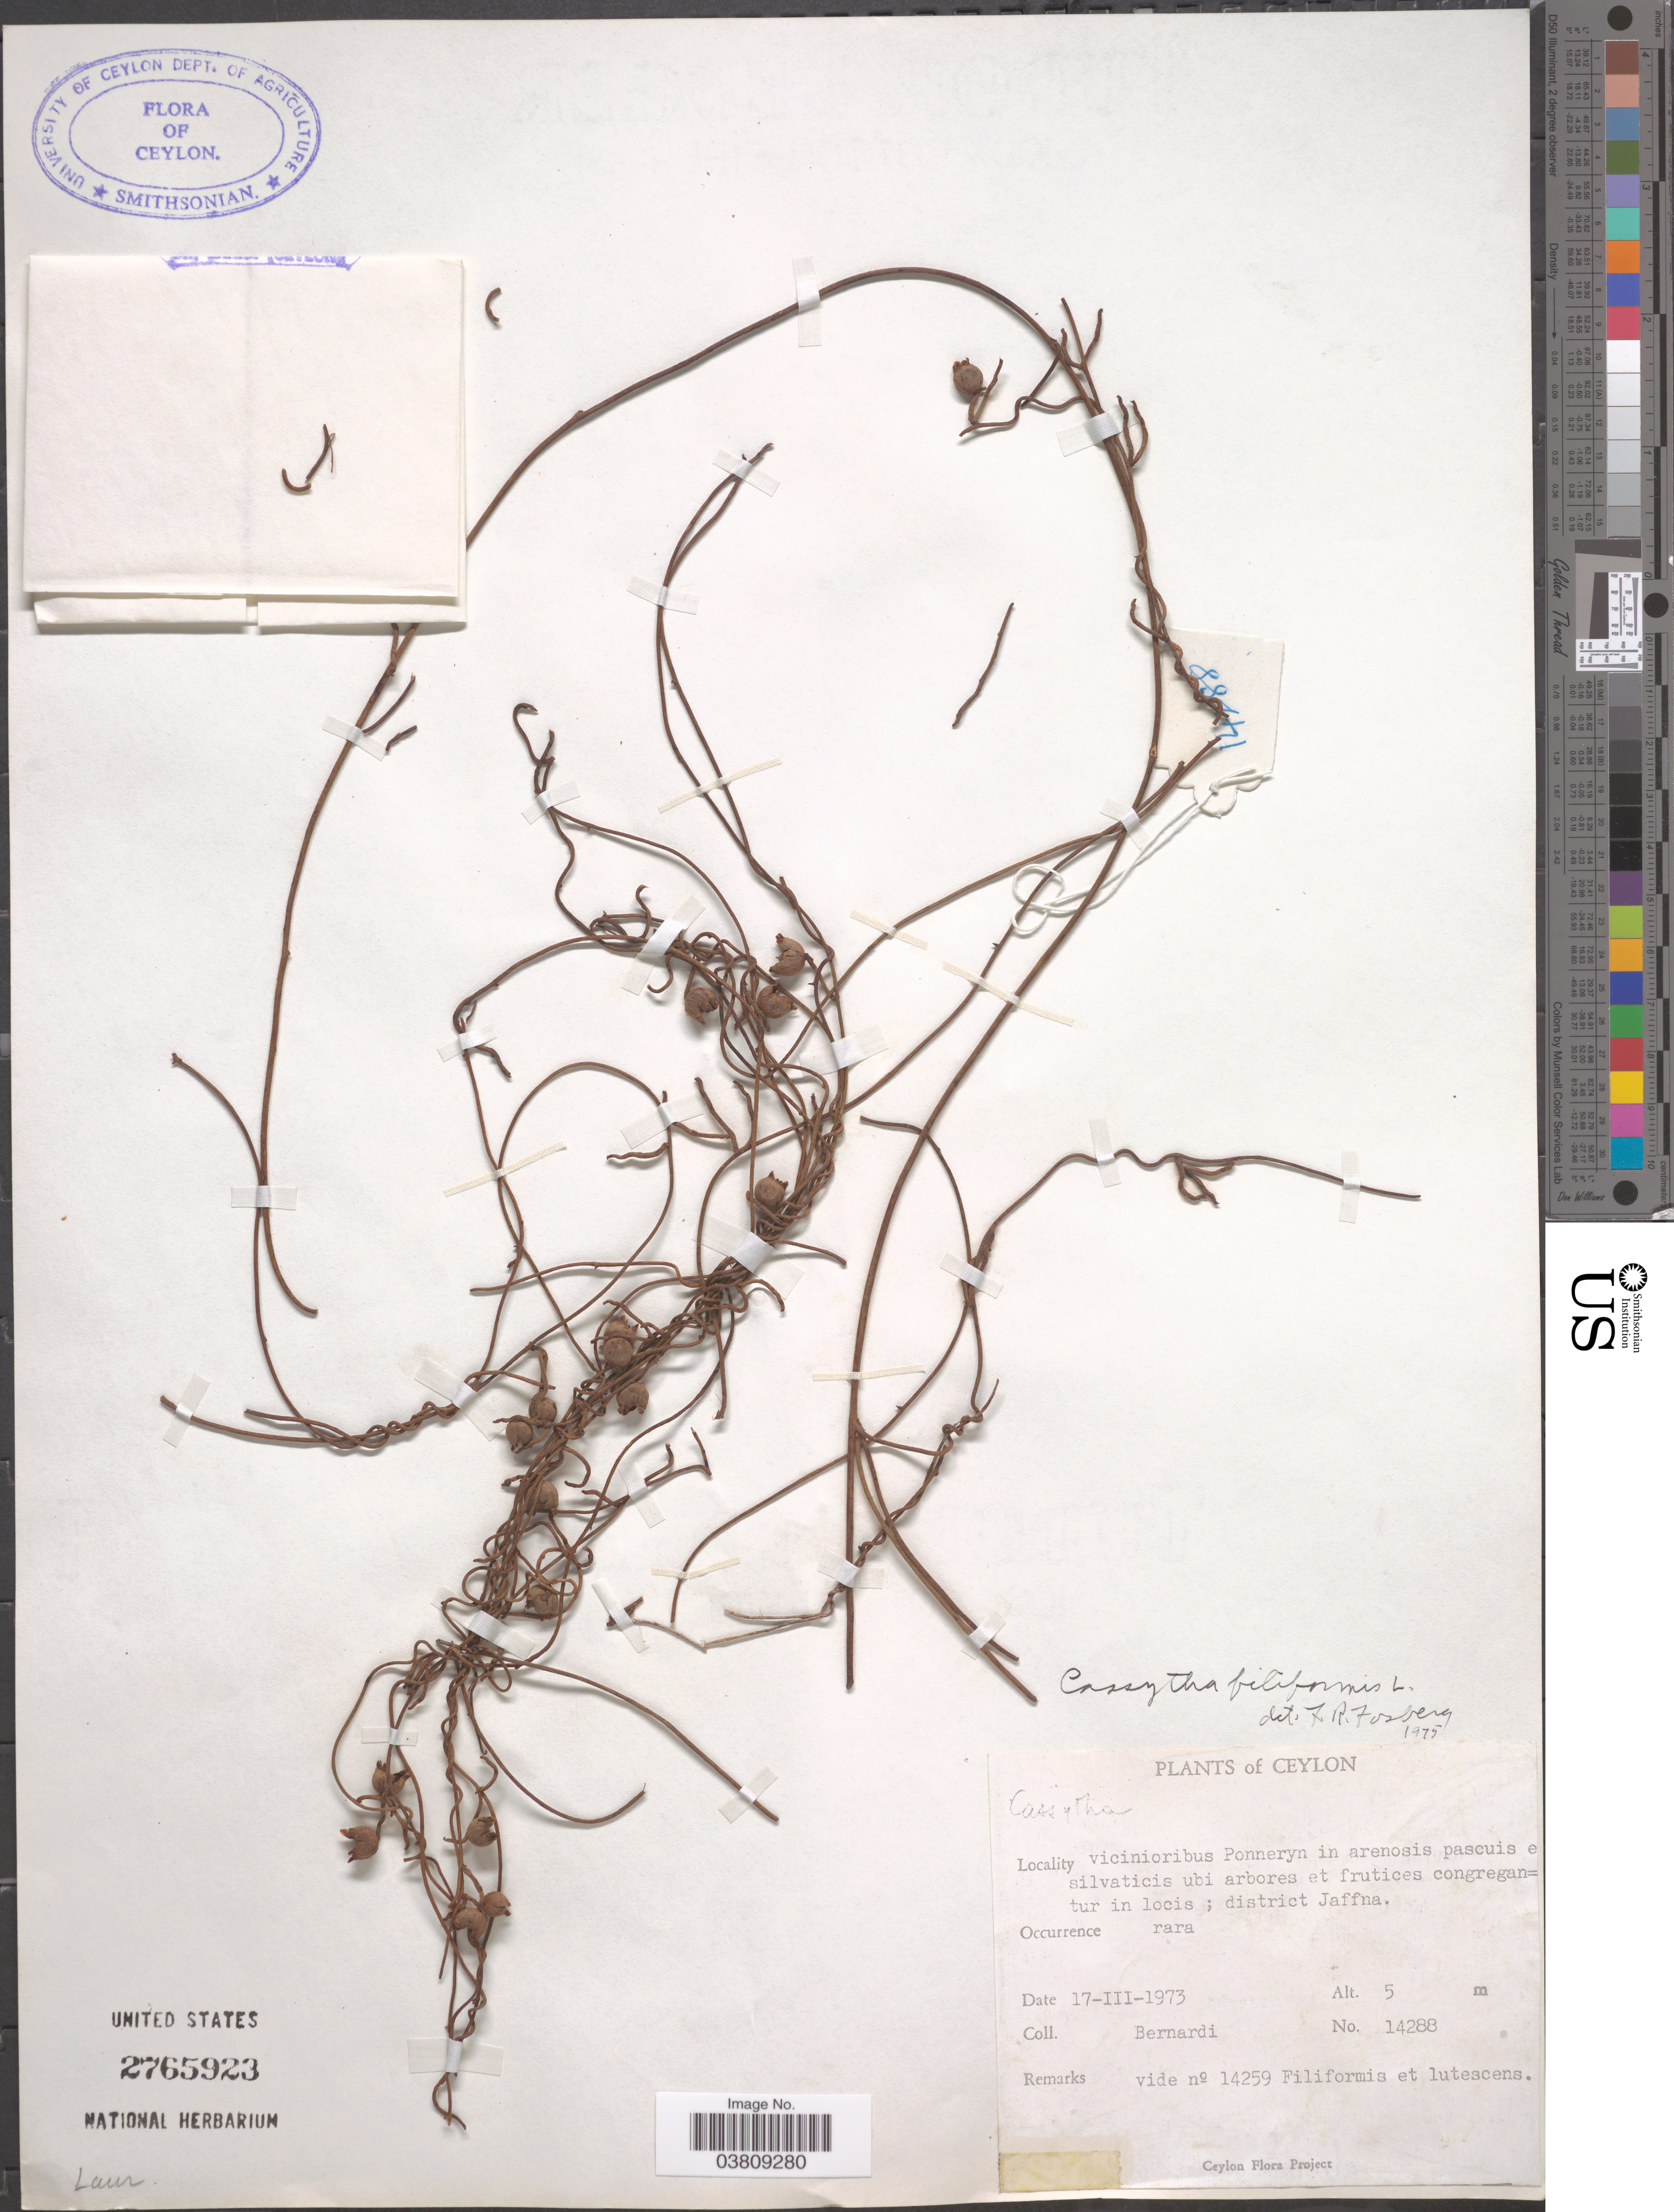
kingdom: Plantae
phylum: Tracheophyta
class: Magnoliopsida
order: Laurales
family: Lauraceae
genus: Cassytha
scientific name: Cassytha filiformis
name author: L.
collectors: Bernardi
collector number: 14288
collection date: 1973-03-17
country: Sri Lanka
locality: Ceylon. Vicinioribus Ponneryn in arenosis pascuis e silvaticis ubi arbores et frutices congregantur in locis; district Jaffna.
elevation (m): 5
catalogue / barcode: US 2765923